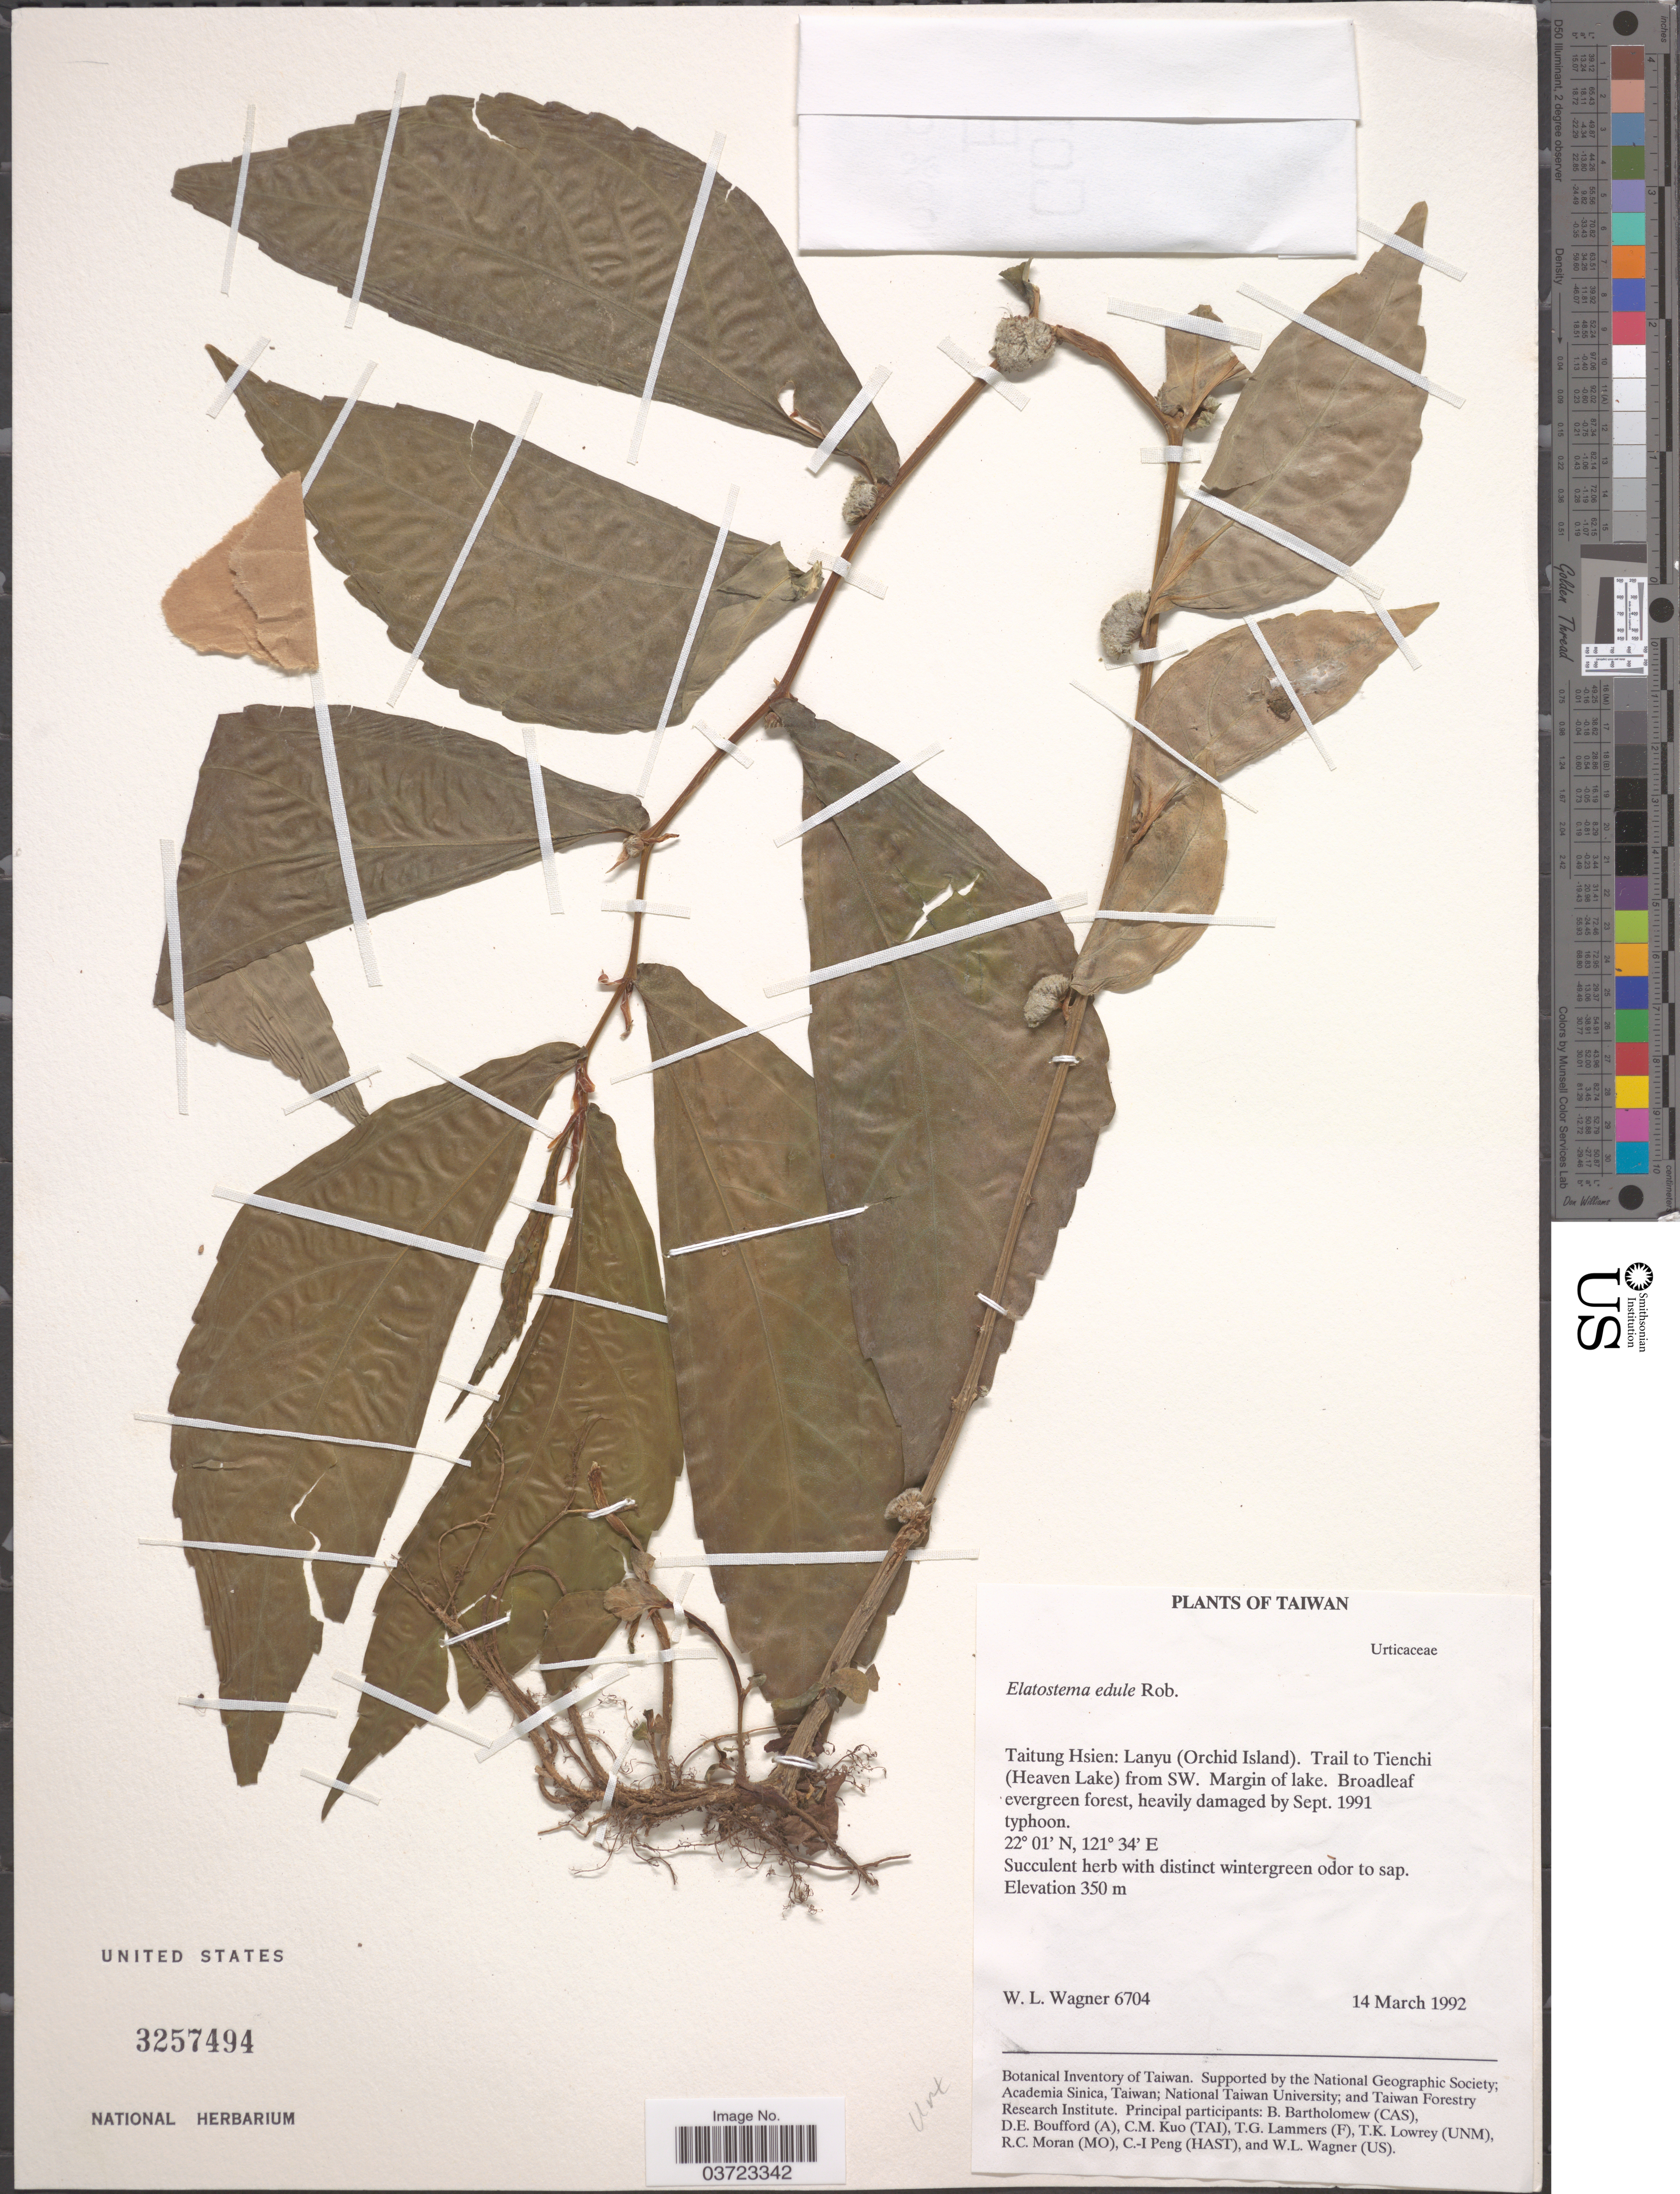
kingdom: Plantae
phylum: Tracheophyta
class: Magnoliopsida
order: Rosales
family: Urticaceae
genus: Elatostema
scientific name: Elatostema edule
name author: C.B. Rob.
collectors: W. L. Wagner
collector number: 6704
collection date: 1992-03-14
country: Taiwan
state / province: Taitung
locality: Taitung Hsien: Lanyu (Orchid Island). Trail to Tienchi (Heaven Lake) from SW. Margin of lake.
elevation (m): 350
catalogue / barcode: US 3257494